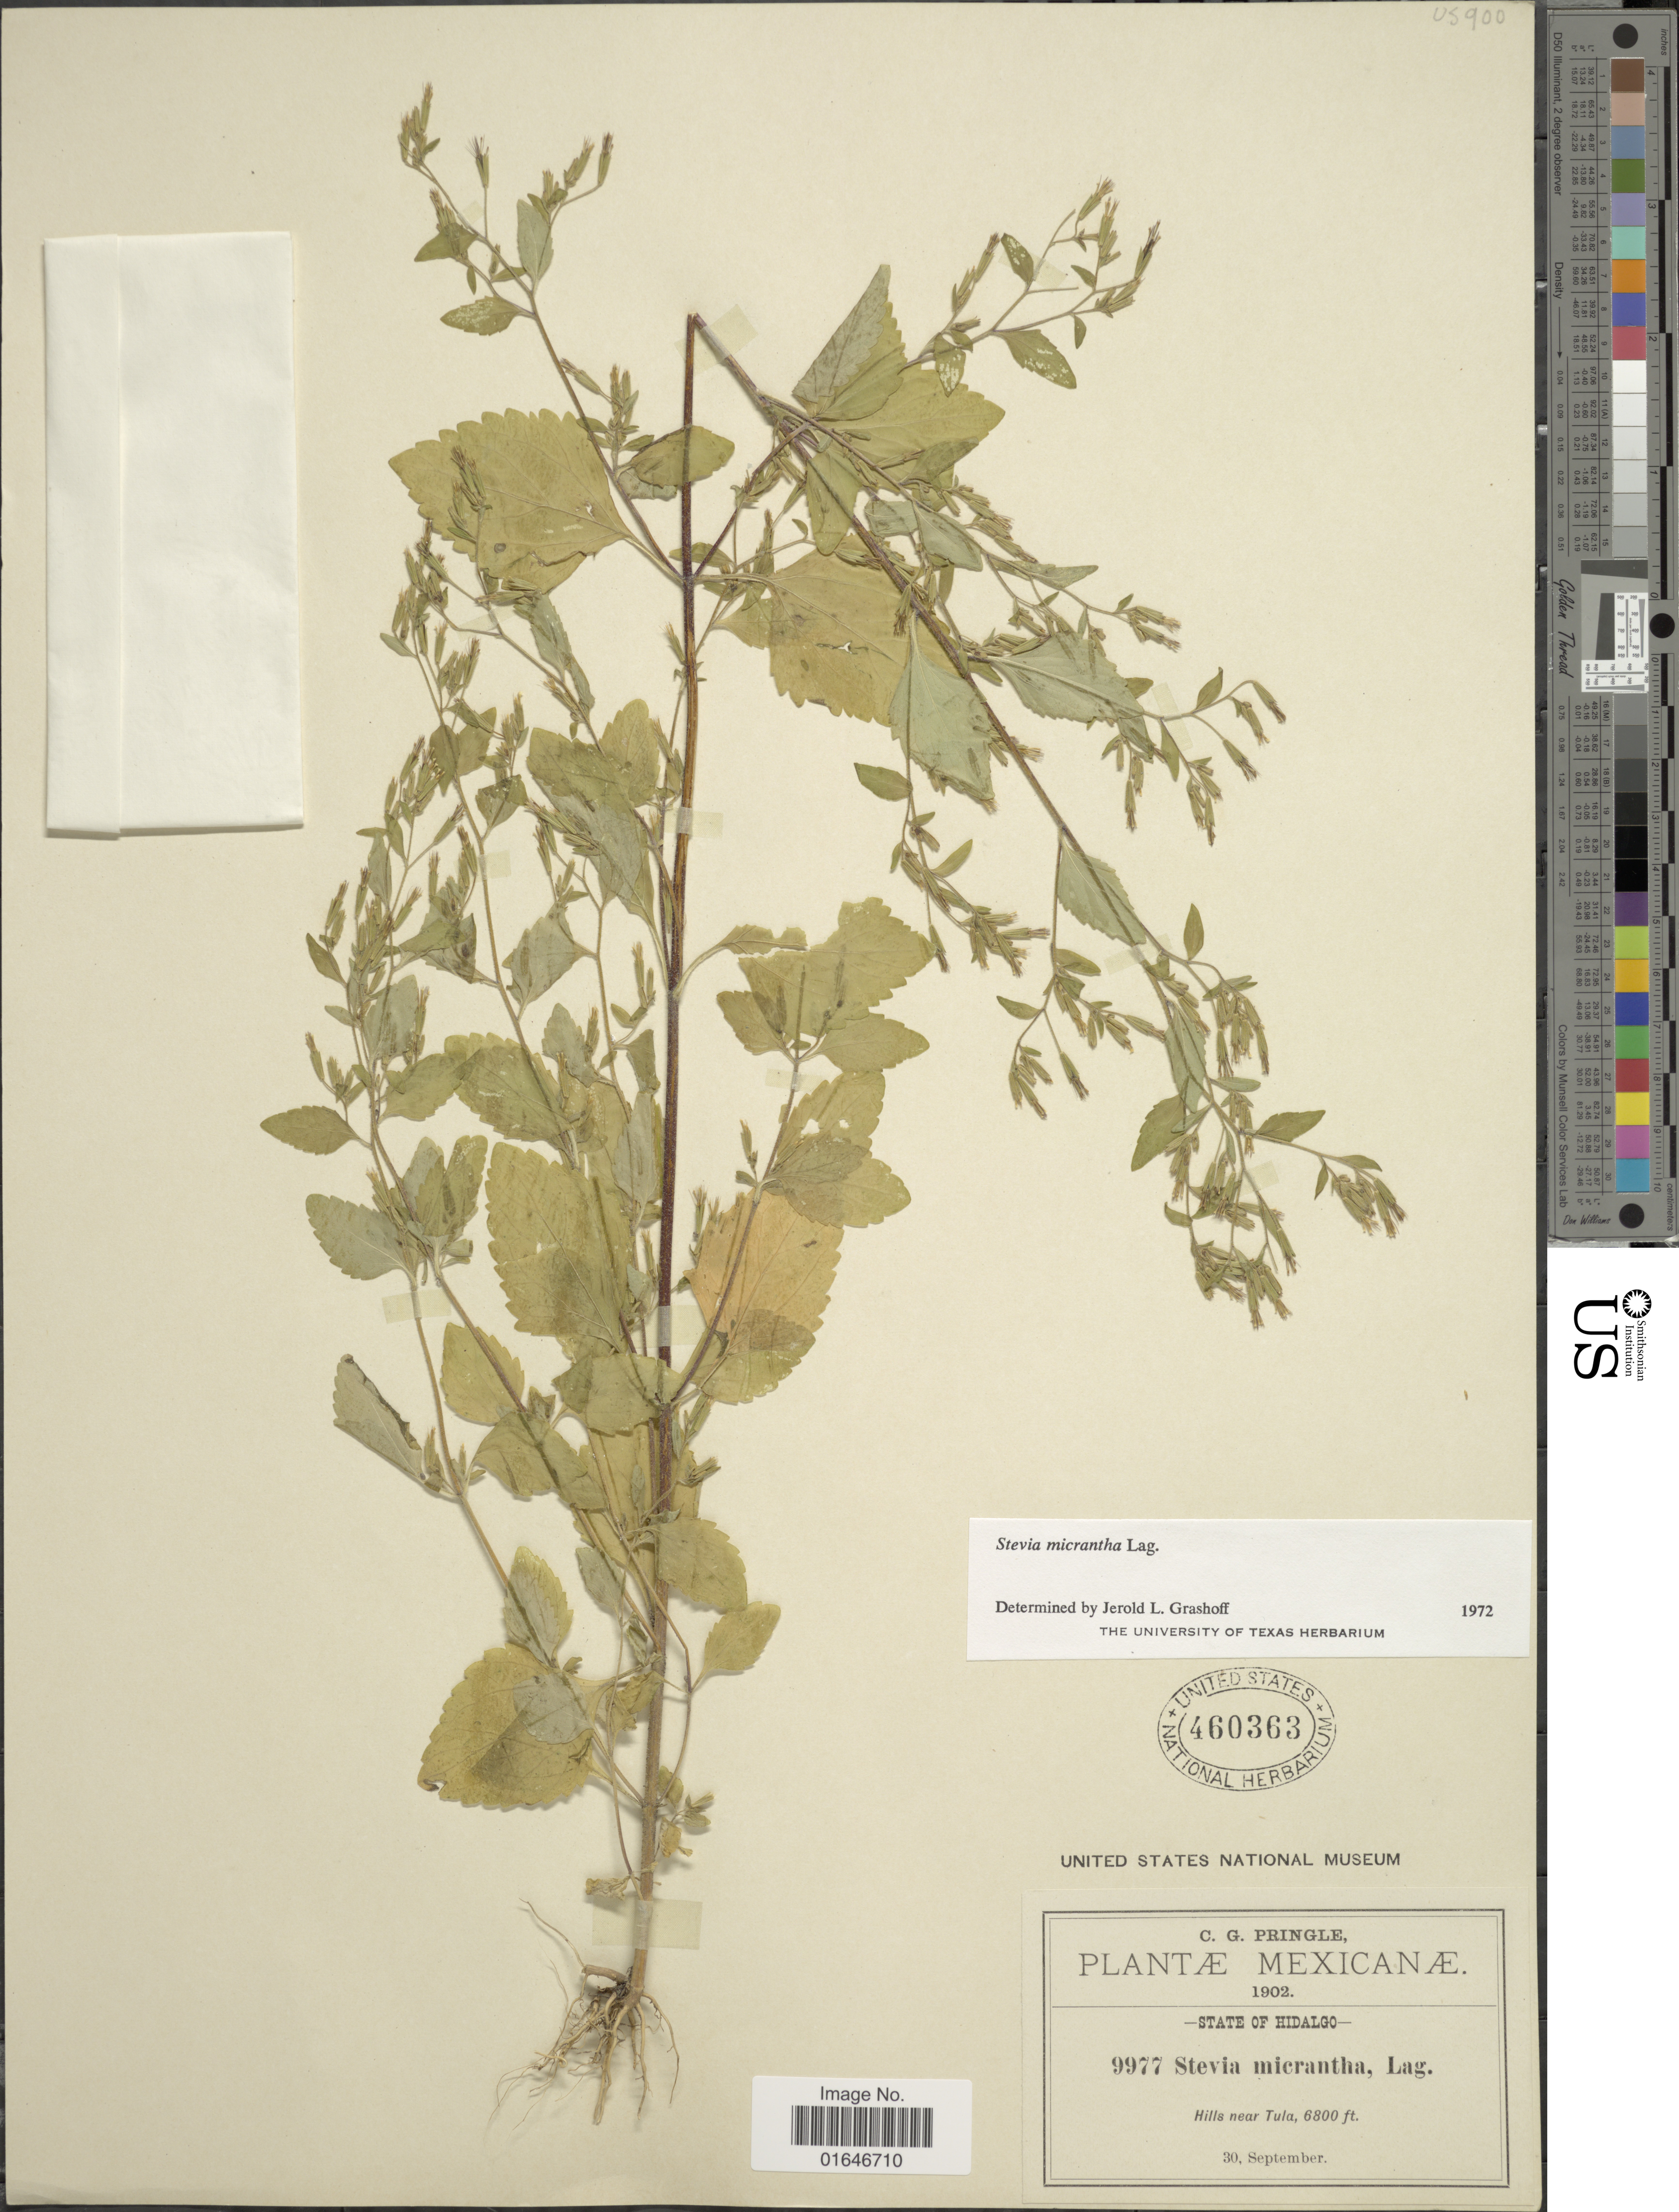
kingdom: Plantae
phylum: Tracheophyta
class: Magnoliopsida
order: Asterales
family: Asteraceae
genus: Stevia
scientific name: Stevia micrantha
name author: Lag.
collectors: C. G. Pringle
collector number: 9977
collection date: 1902-09-30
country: Mexico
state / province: Hidalgo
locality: Hills near Tula.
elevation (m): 2073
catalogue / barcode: US 460363